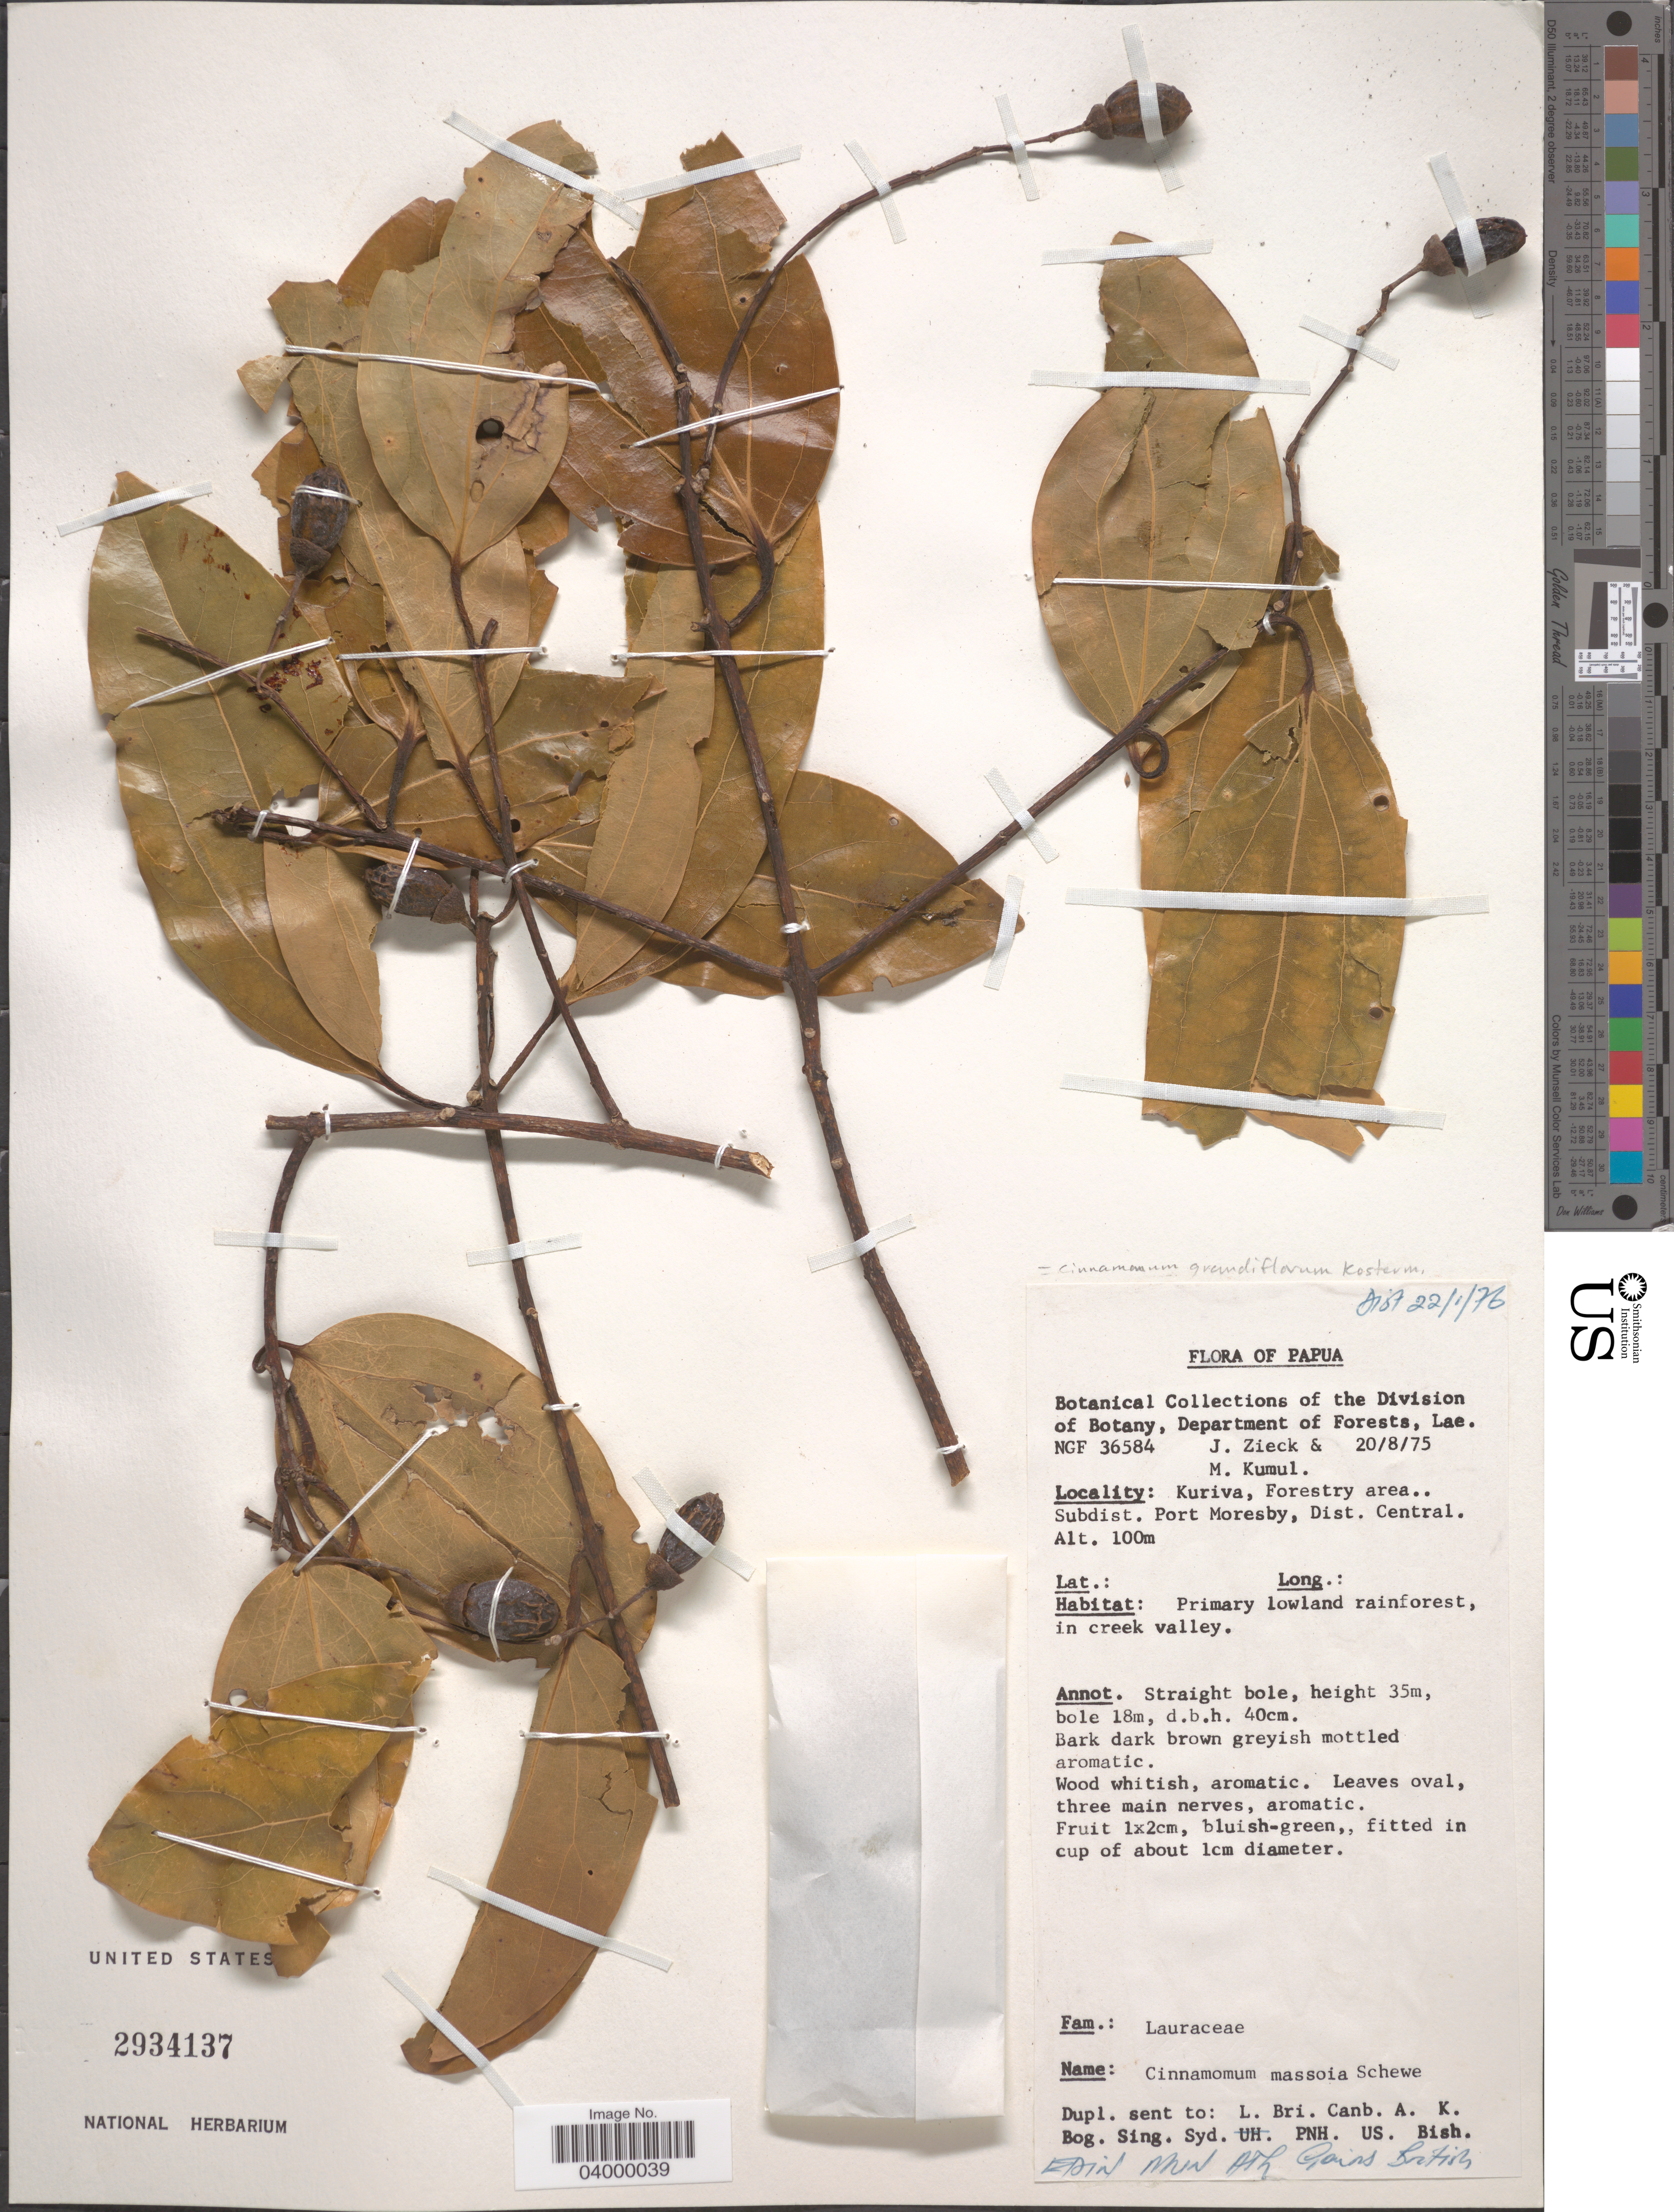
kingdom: Plantae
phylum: Tracheophyta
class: Magnoliopsida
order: Laurales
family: Lauraceae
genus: Cinnamomum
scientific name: Cinnamomum grandiflorum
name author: Kosterm.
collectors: J. Zieck & M. Kumul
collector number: NGF 36584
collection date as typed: Transcribed d/m/y: 20/8/75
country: Papua New Guinea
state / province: Central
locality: Papua. Kuriva, Forestry area. Subdist. Port Moresby, Dist. Central.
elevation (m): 100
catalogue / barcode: US 2934137